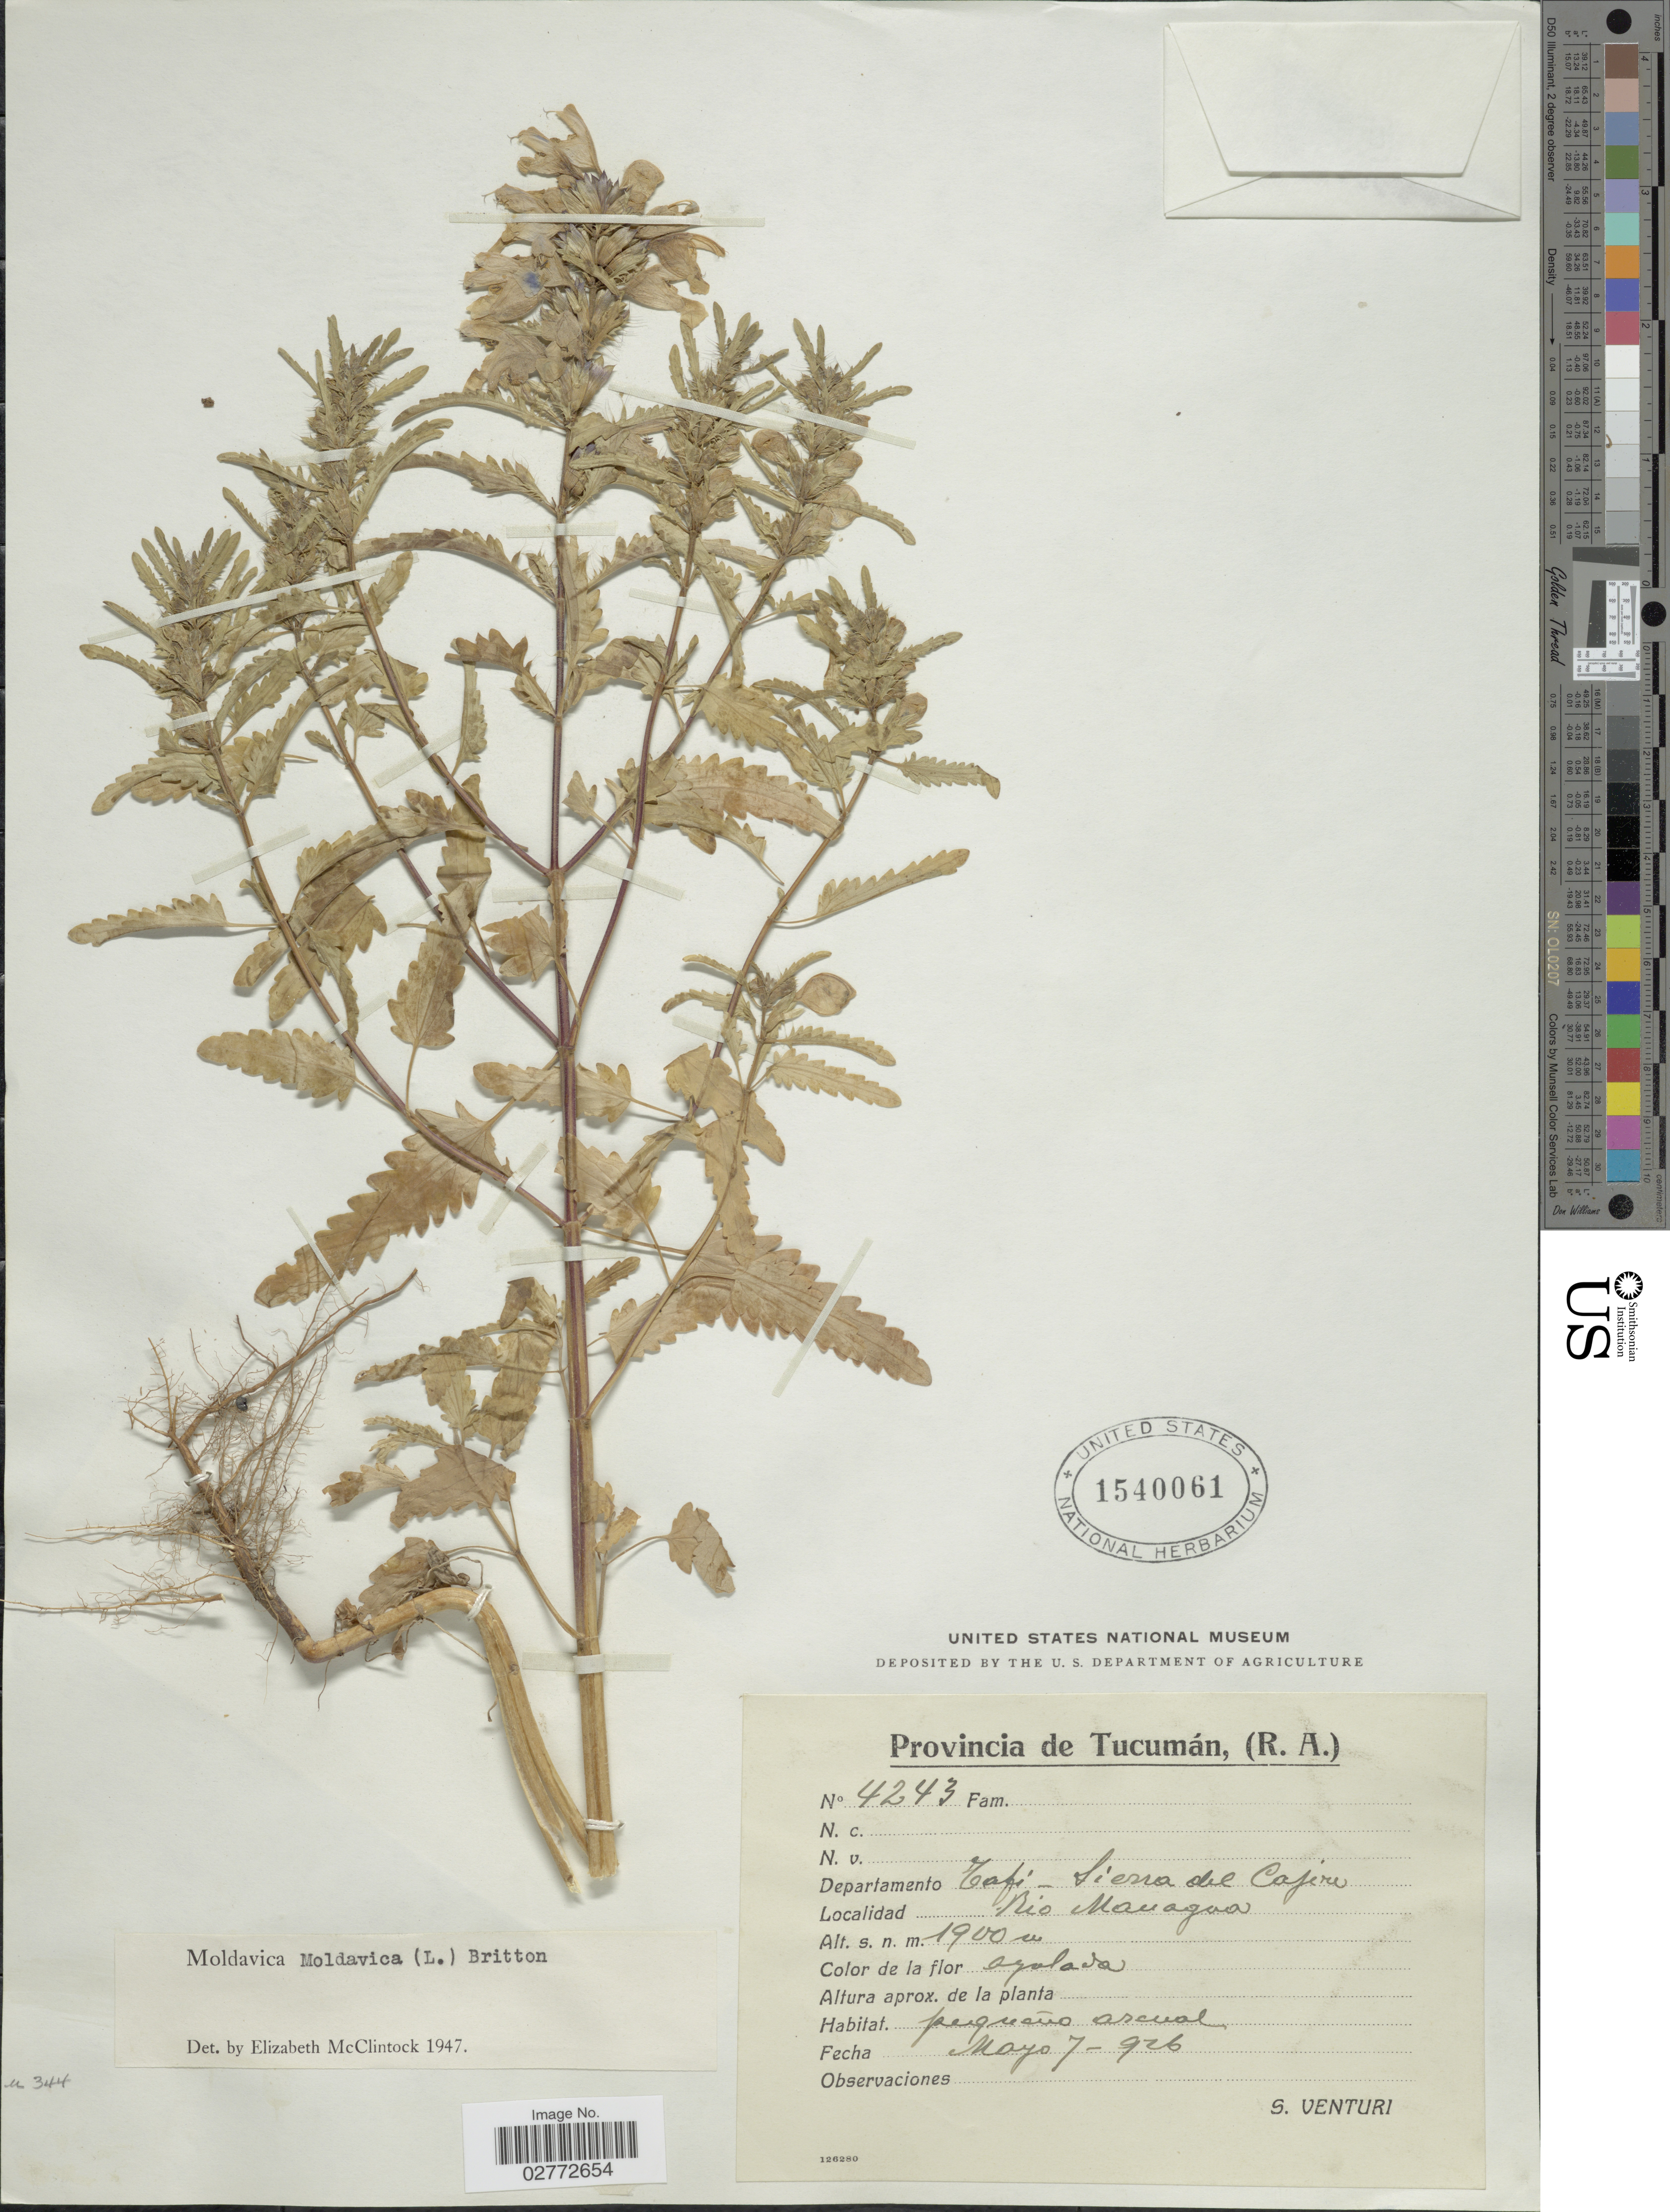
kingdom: Plantae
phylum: Tracheophyta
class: Magnoliopsida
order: Lamiales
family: Lamiaceae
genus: Dracocephalum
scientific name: Dracocephalum moldavica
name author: L.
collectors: S. Venturi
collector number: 4243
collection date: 1926-05-07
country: Argentina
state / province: Tucuman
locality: Departamento Tafi - Sierra del Cajon. Rio Managua.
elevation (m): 1900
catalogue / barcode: US 1540061